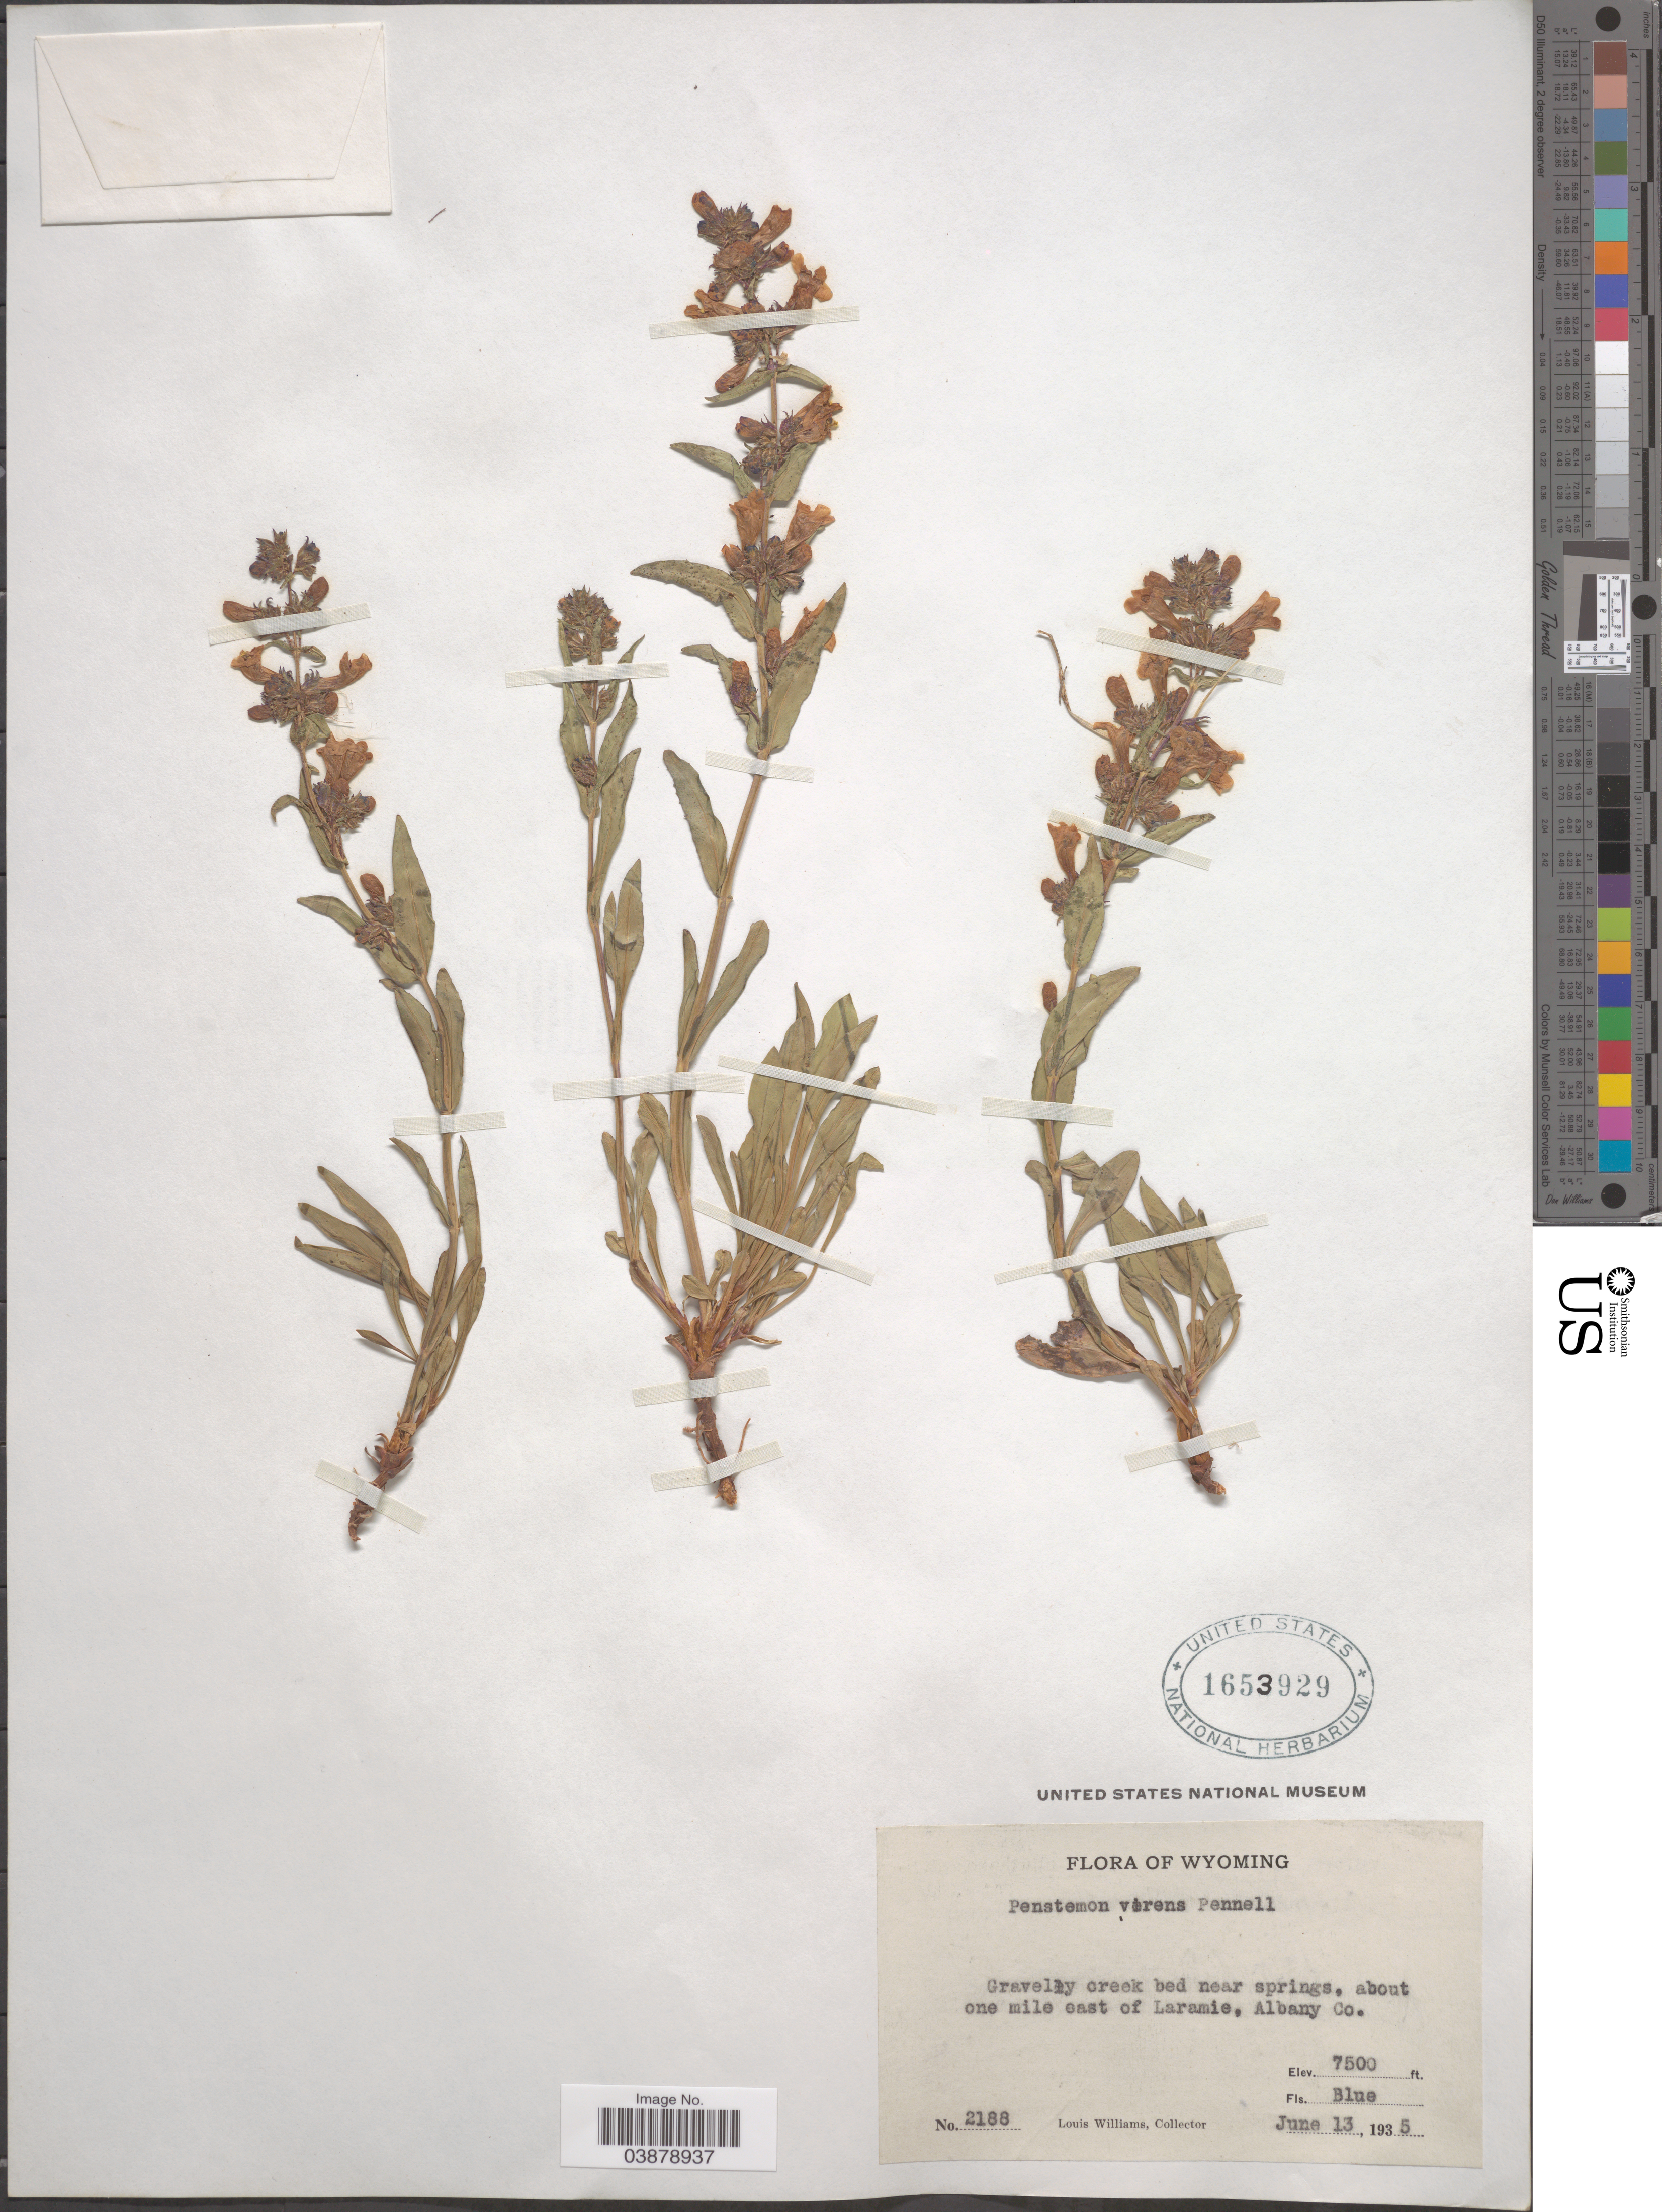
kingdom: Plantae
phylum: Tracheophyta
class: Magnoliopsida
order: Lamiales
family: Plantaginaceae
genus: Penstemon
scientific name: Penstemon virens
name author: Pennell ex Rydb.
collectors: L. G. Williams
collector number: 2188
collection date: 1935-06-13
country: United States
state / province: Wyoming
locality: Gravelly creek bed near springs, about one mile east of Laramie, Albany Co.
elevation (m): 2286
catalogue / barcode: US 1653929